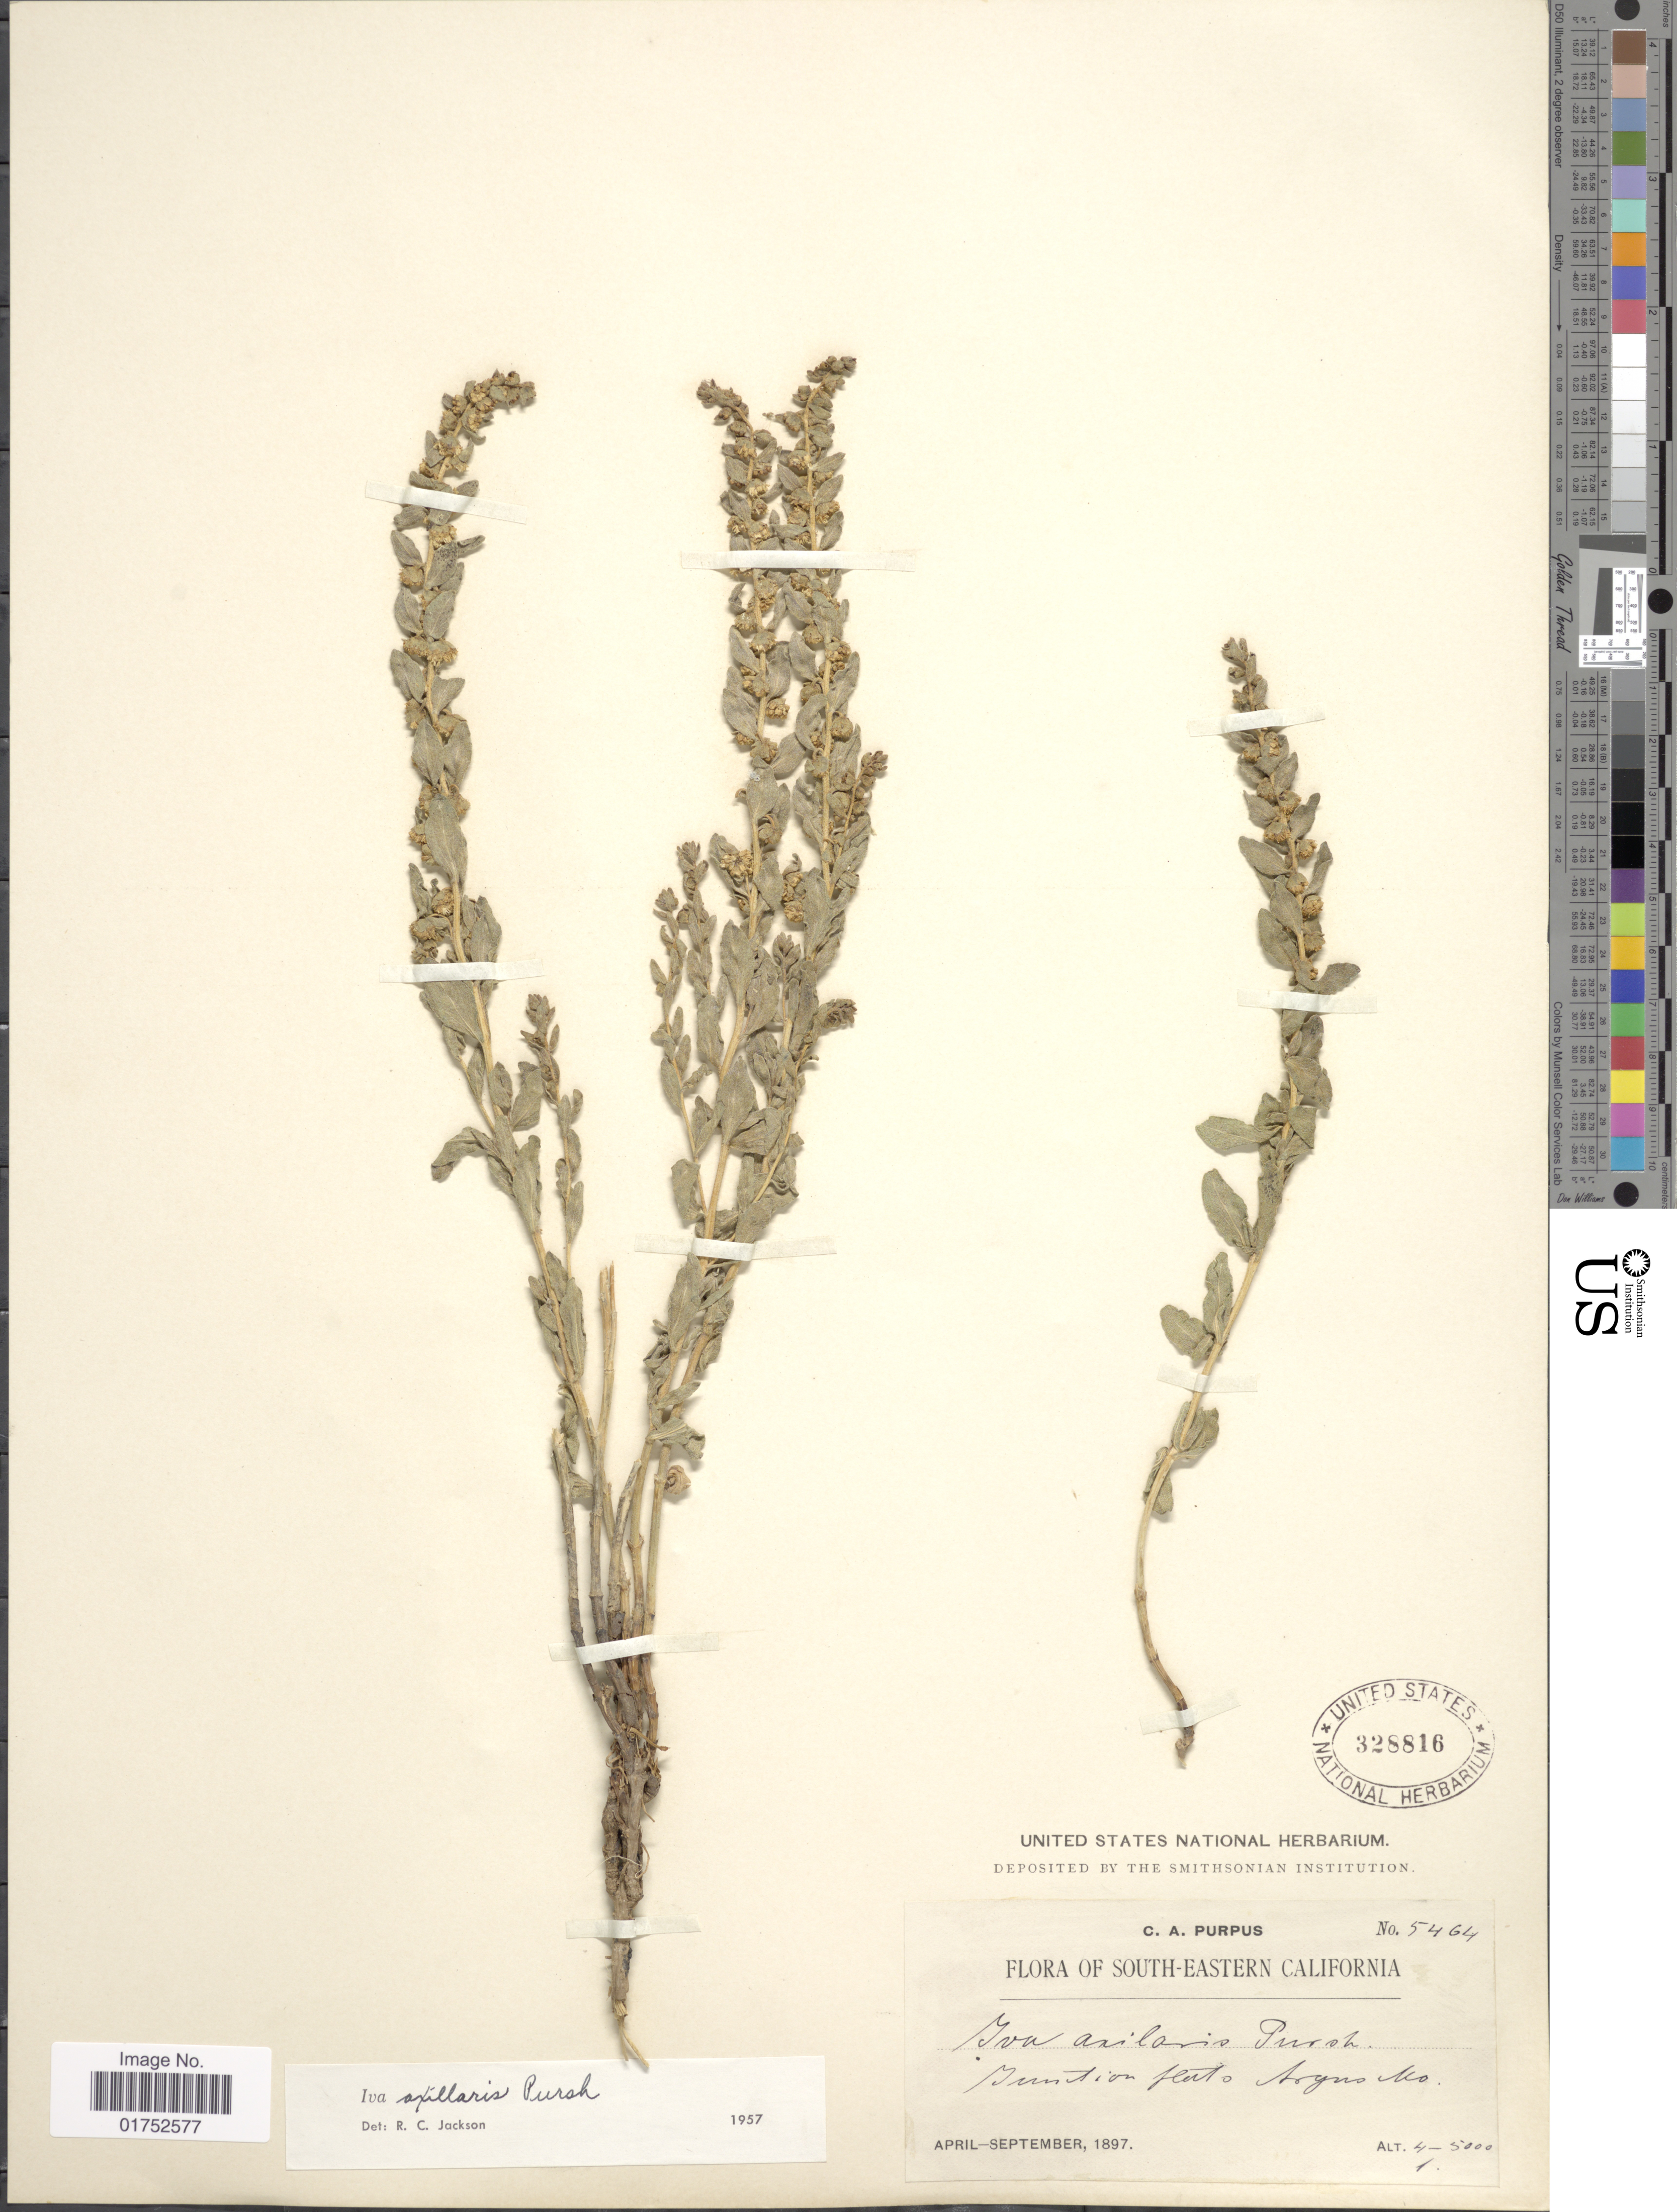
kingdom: Plantae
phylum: Tracheophyta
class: Magnoliopsida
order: Asterales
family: Asteraceae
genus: Iva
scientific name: Iva axillaris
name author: Pursh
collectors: C. A. Purpus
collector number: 5464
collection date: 1897-04/1897-09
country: United States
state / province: California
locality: South-Eastern California, Junction flats Argus Mts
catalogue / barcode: US 328816